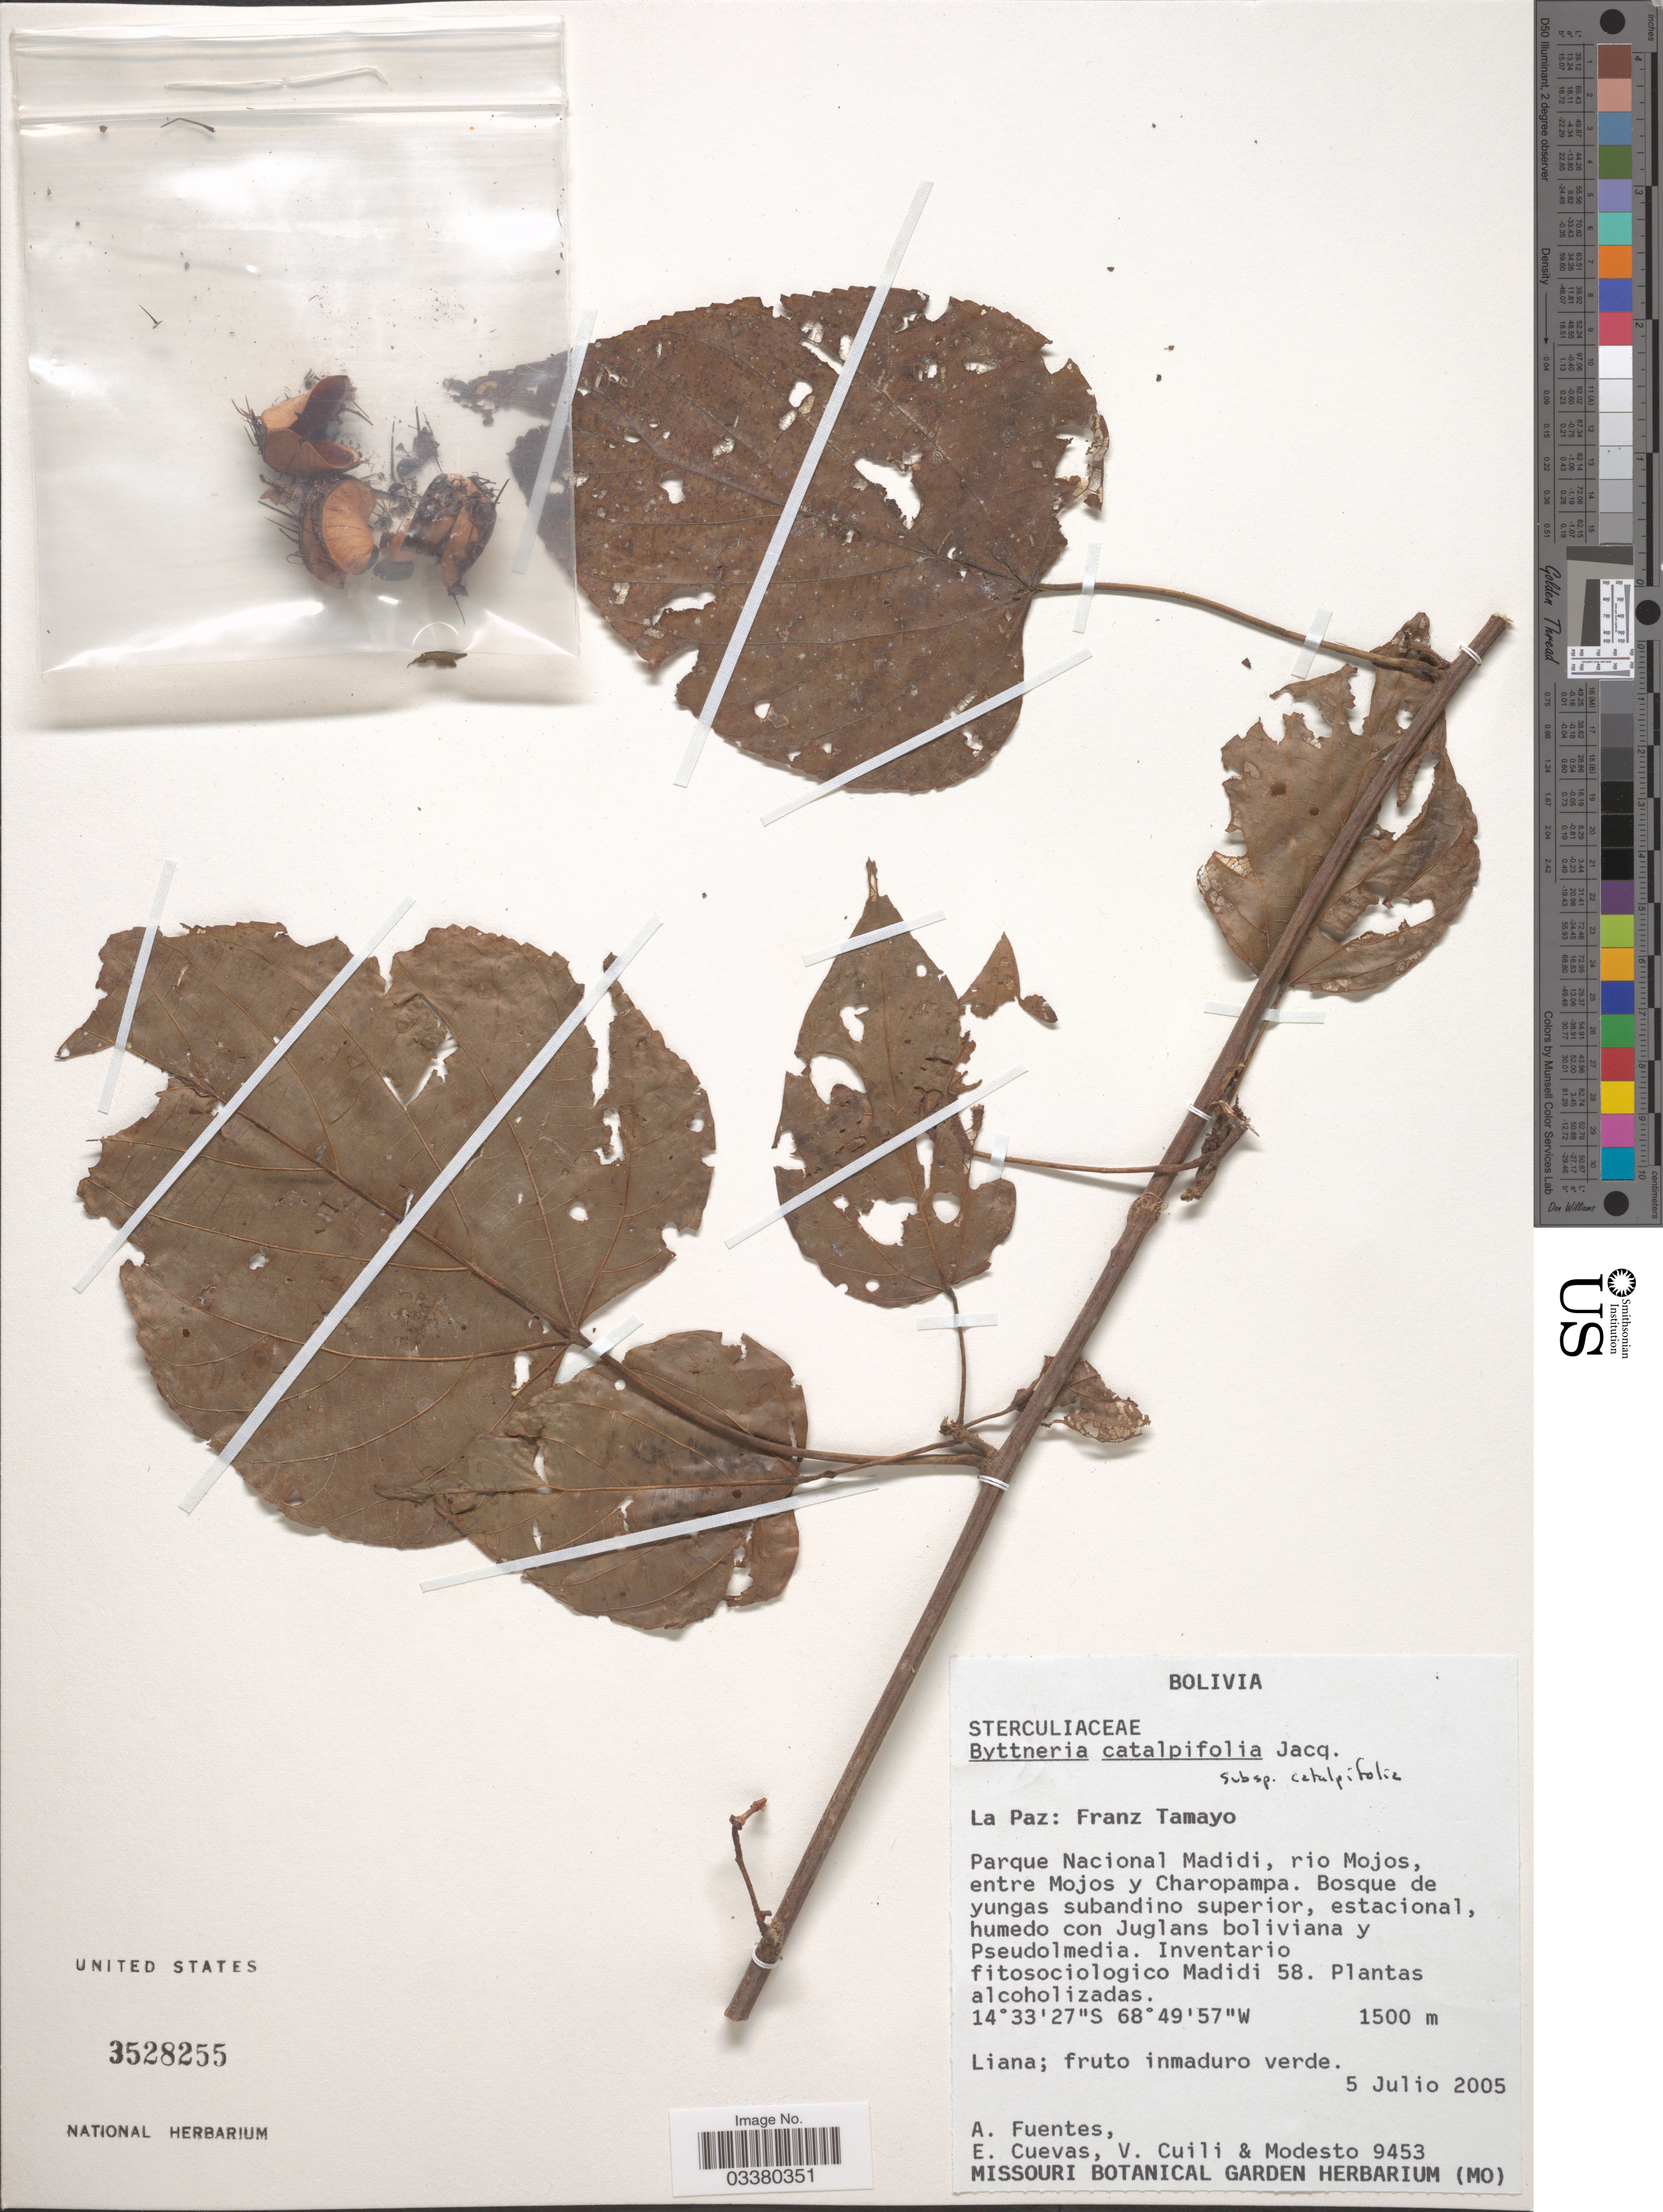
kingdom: Plantae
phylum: Tracheophyta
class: Magnoliopsida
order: Malvales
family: Malvaceae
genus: Byttneria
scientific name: Byttneria catalpifolia subsp. catalpifolia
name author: Jacq.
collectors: A. Fuentes, E. Cuevas, V. Cuili & Modesto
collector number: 9453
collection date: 2005-07-05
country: Bolivia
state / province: La Paz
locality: Franz Tamayo. Parque Nacional Madidi, rio Mojos, entre Mojos y Charopampa.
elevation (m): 1500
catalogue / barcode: US 3528255